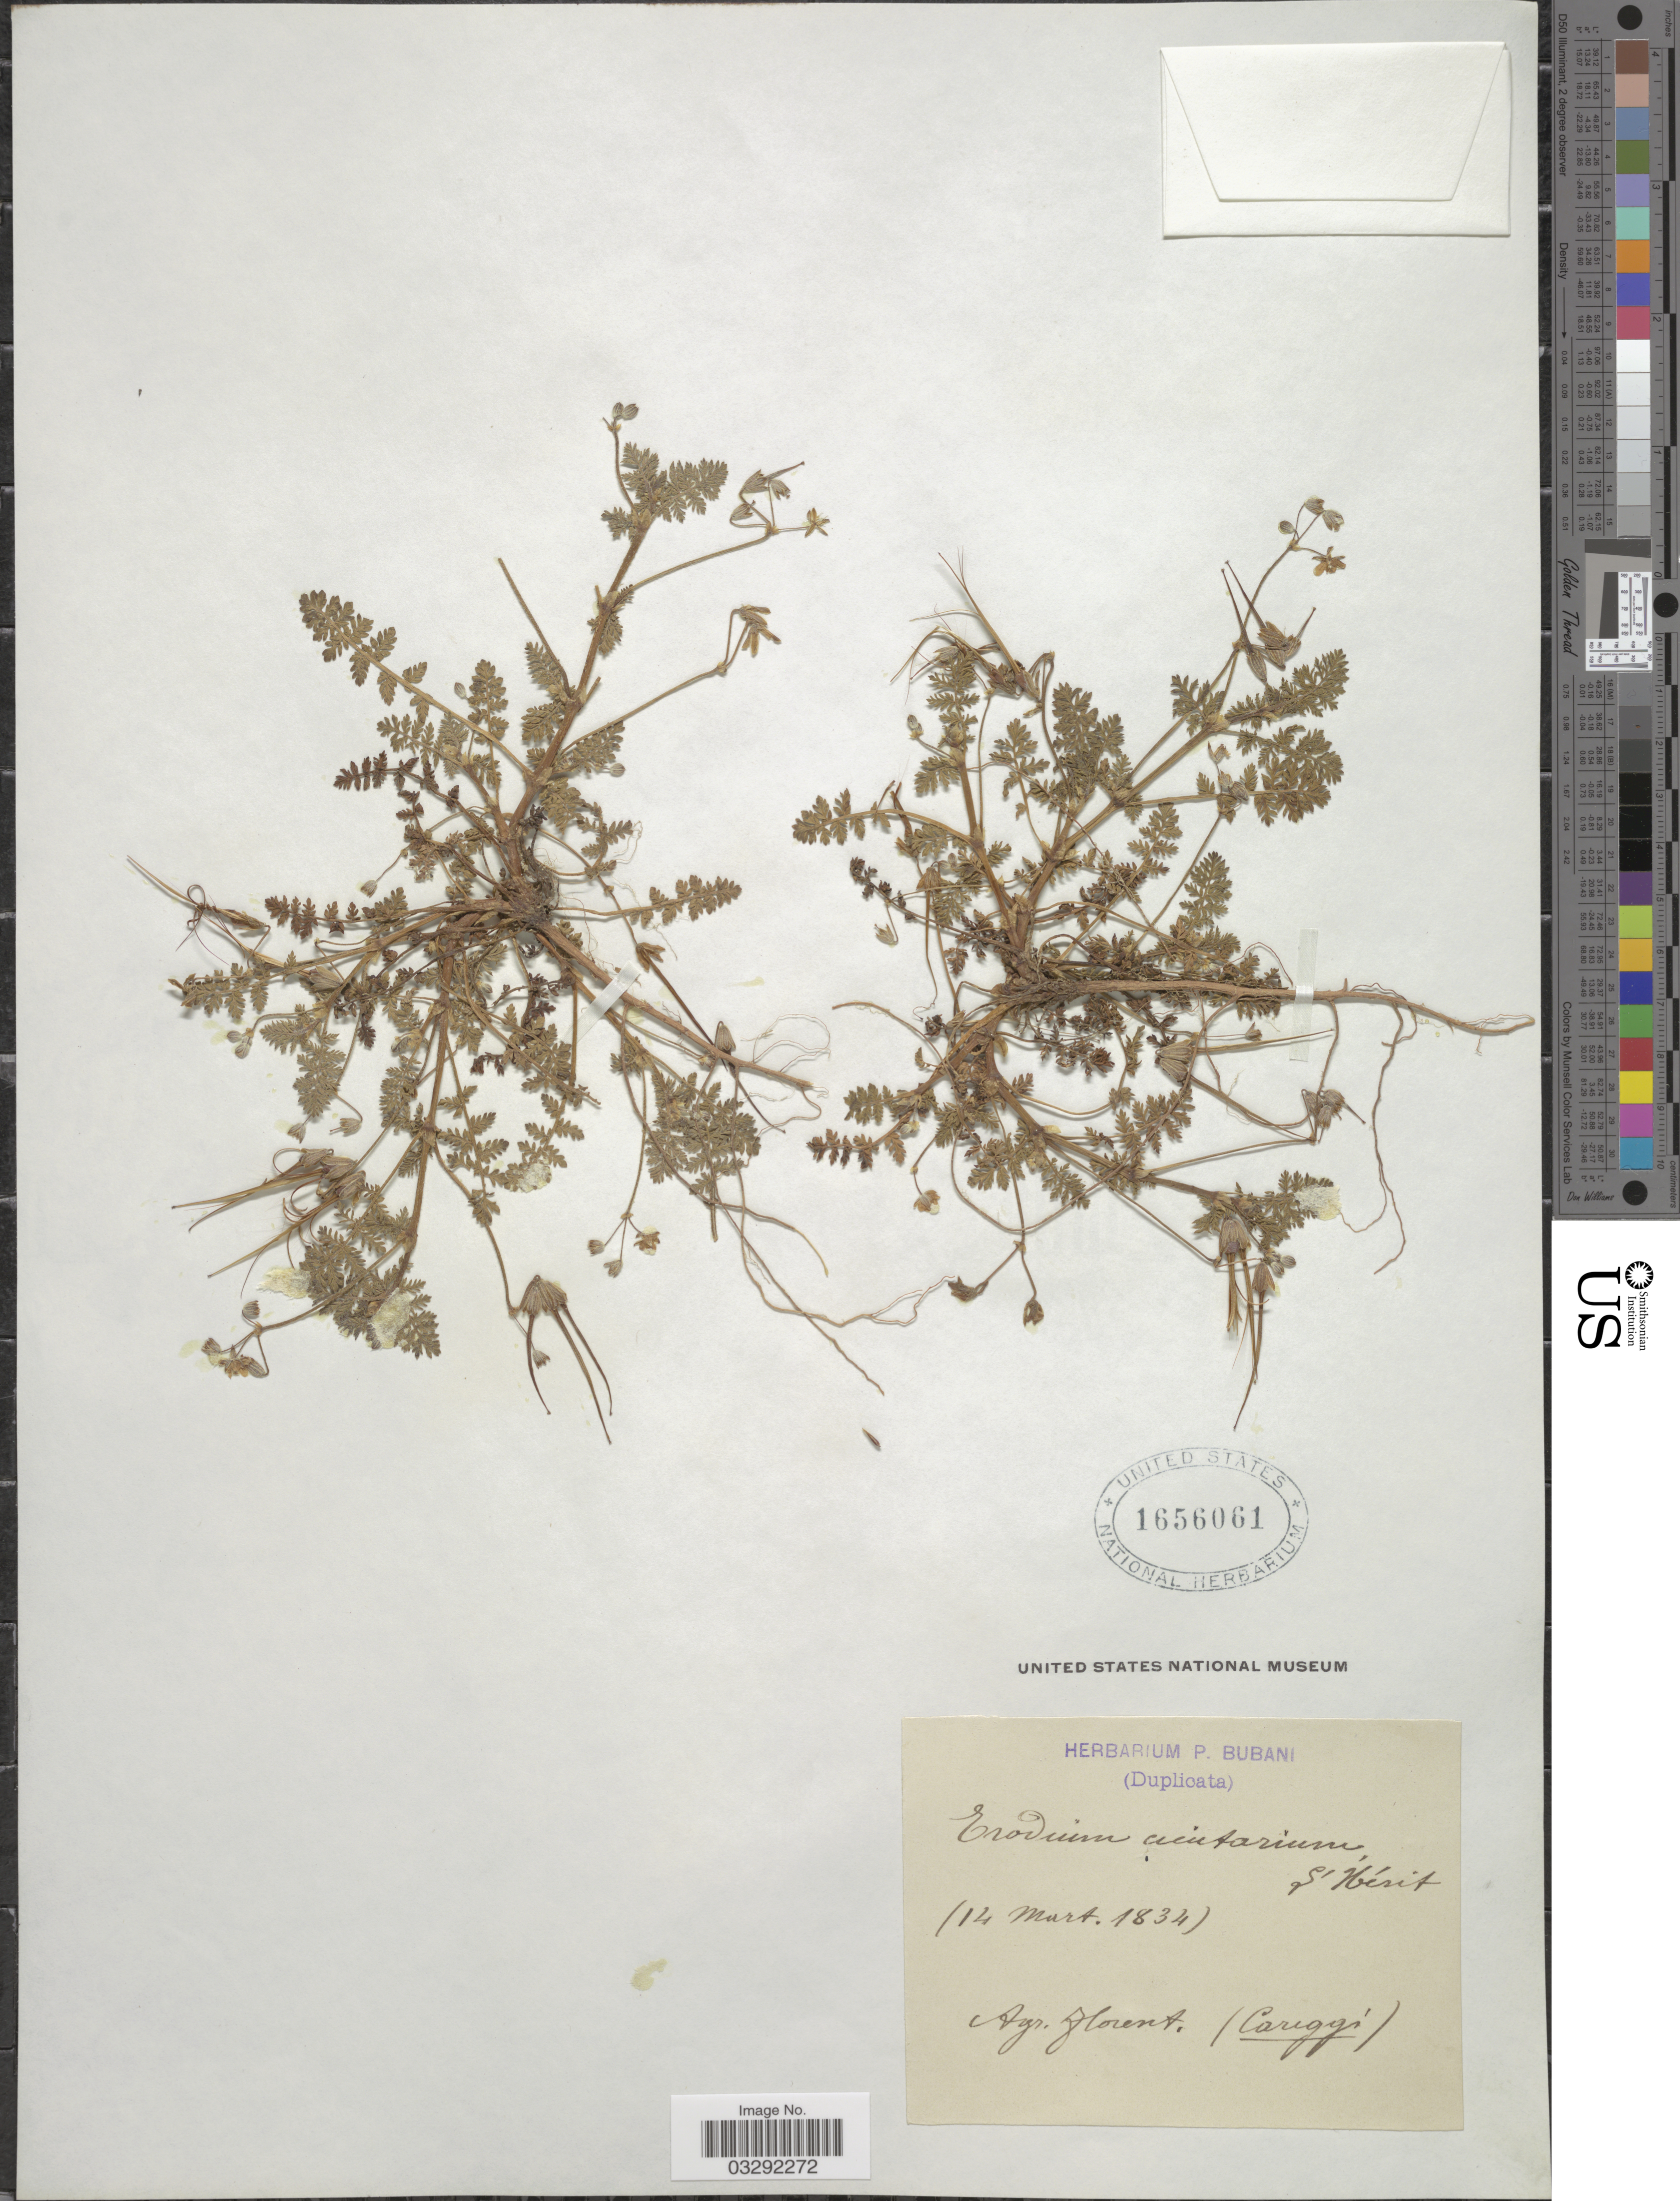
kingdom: Plantae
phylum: Tracheophyta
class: Magnoliopsida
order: Geraniales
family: Geraniaceae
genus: Erodium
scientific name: Erodium cicutarium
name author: (L.) L'Hér.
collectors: ex herb. P. Bubani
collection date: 1834-03-14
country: Italy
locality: Agr. Florent. (Cariggi).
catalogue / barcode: US 1656061